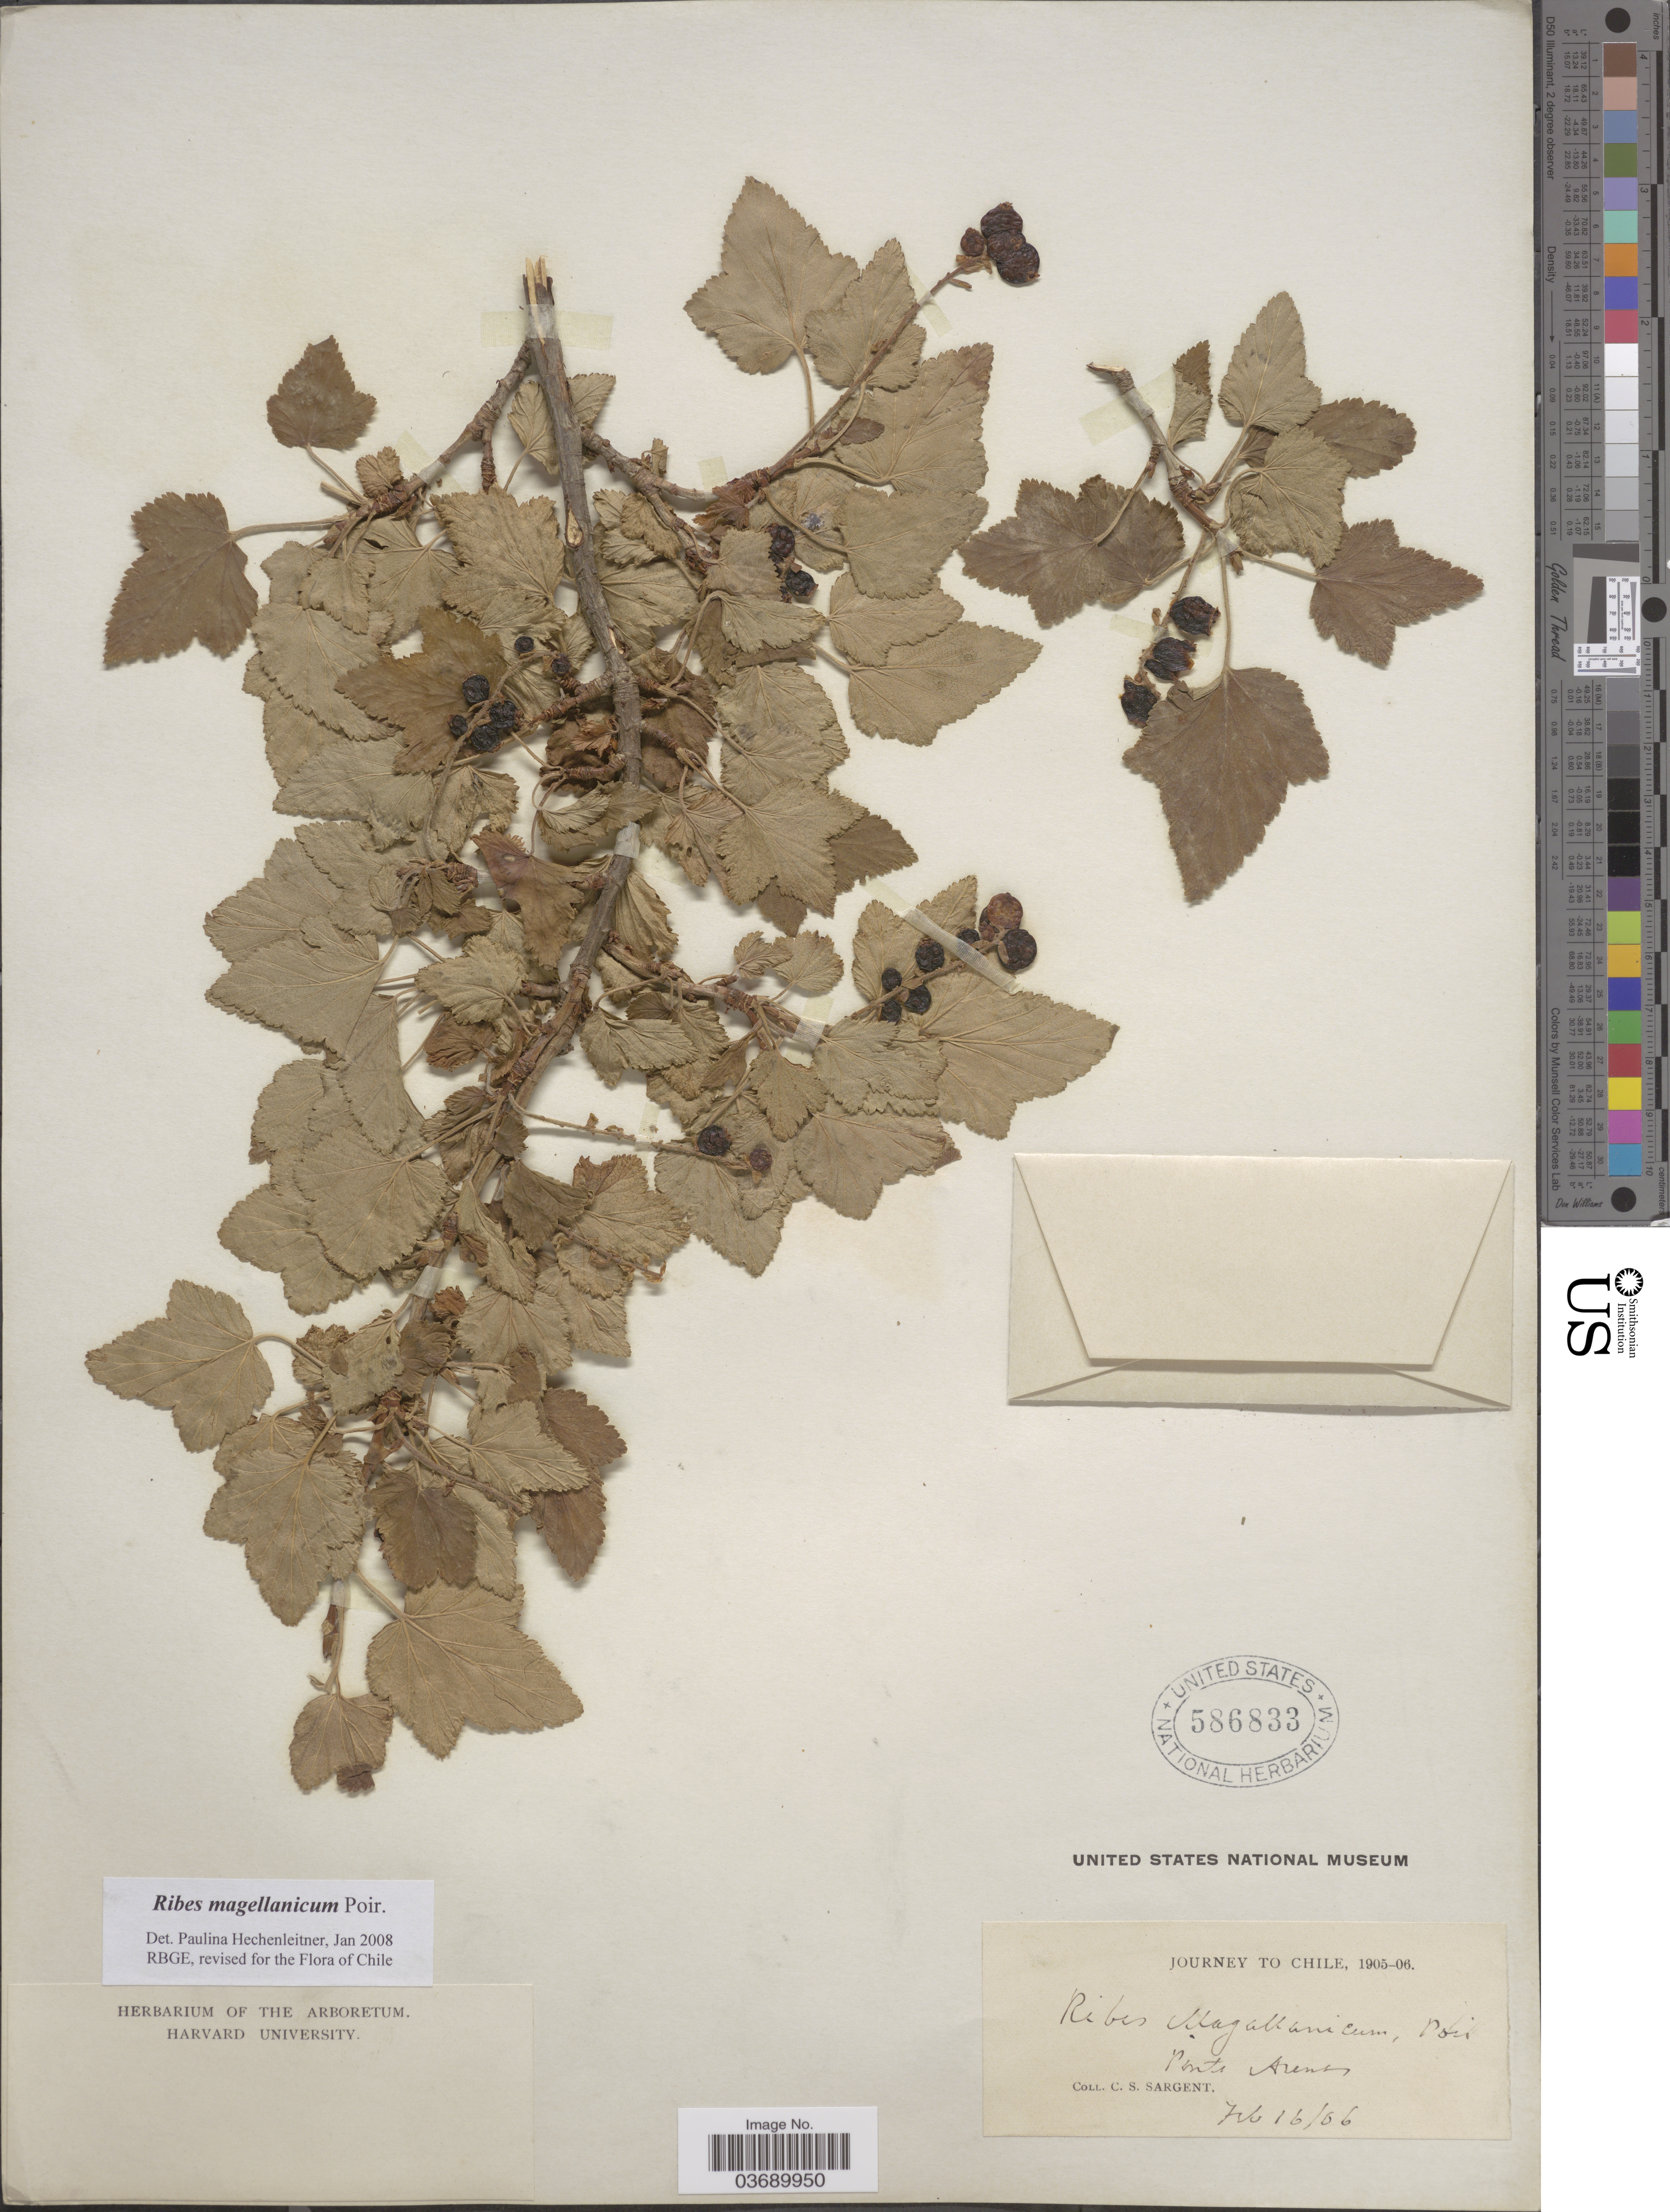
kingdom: Plantae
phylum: Tracheophyta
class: Magnoliopsida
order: Saxifragales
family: Grossulariaceae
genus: Ribes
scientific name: Ribes magellanicum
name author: Poir.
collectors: C. S. Sargent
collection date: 1906-02-16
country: Chile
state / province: Magallanes y de la Antártica Chilena (XII)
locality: Punta Arenas.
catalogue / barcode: US 586833